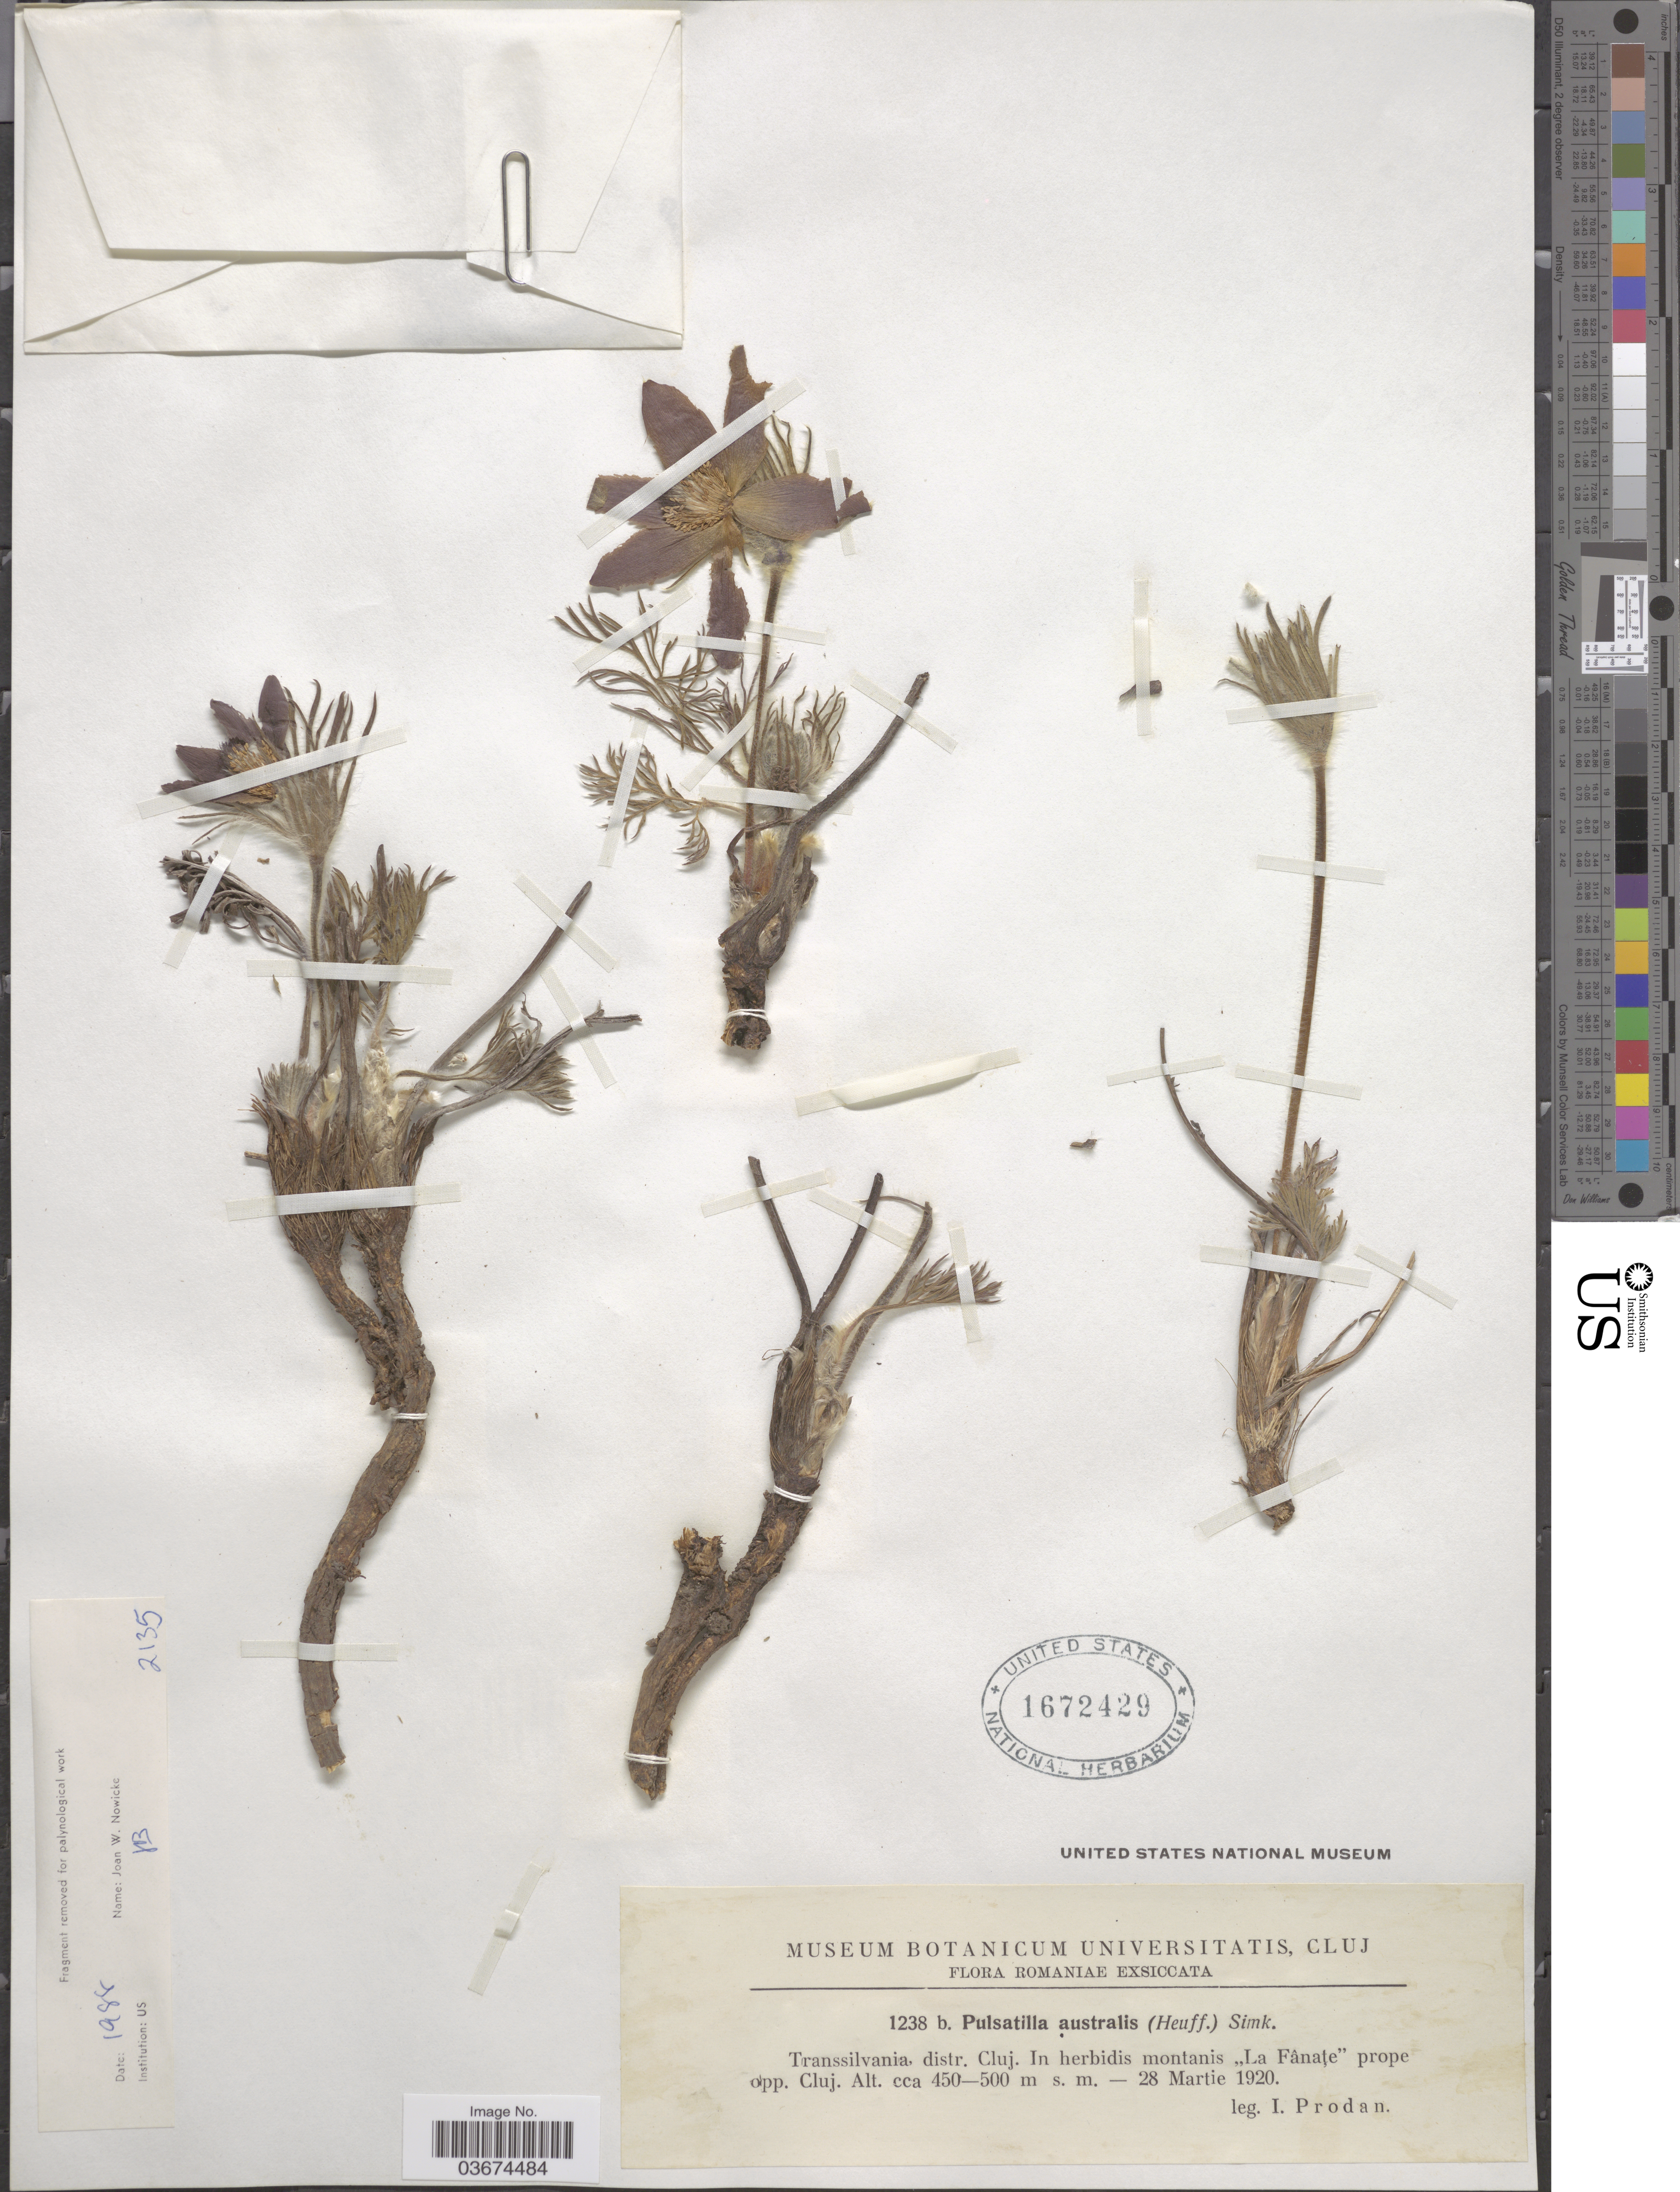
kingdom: Plantae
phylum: Tracheophyta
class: Magnoliopsida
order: Ranunculales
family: Ranunculaceae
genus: Pulsatilla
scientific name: Pulsatilla australis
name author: (Heuff.) Soó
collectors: I. Prodán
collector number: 1238b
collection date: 1920-03-28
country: Romania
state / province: Cluj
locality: Transsilvania, distr. Cluj. In herbidis montanis "La Fânaţe" prope opp. Cluj.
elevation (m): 450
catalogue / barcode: US 1672429